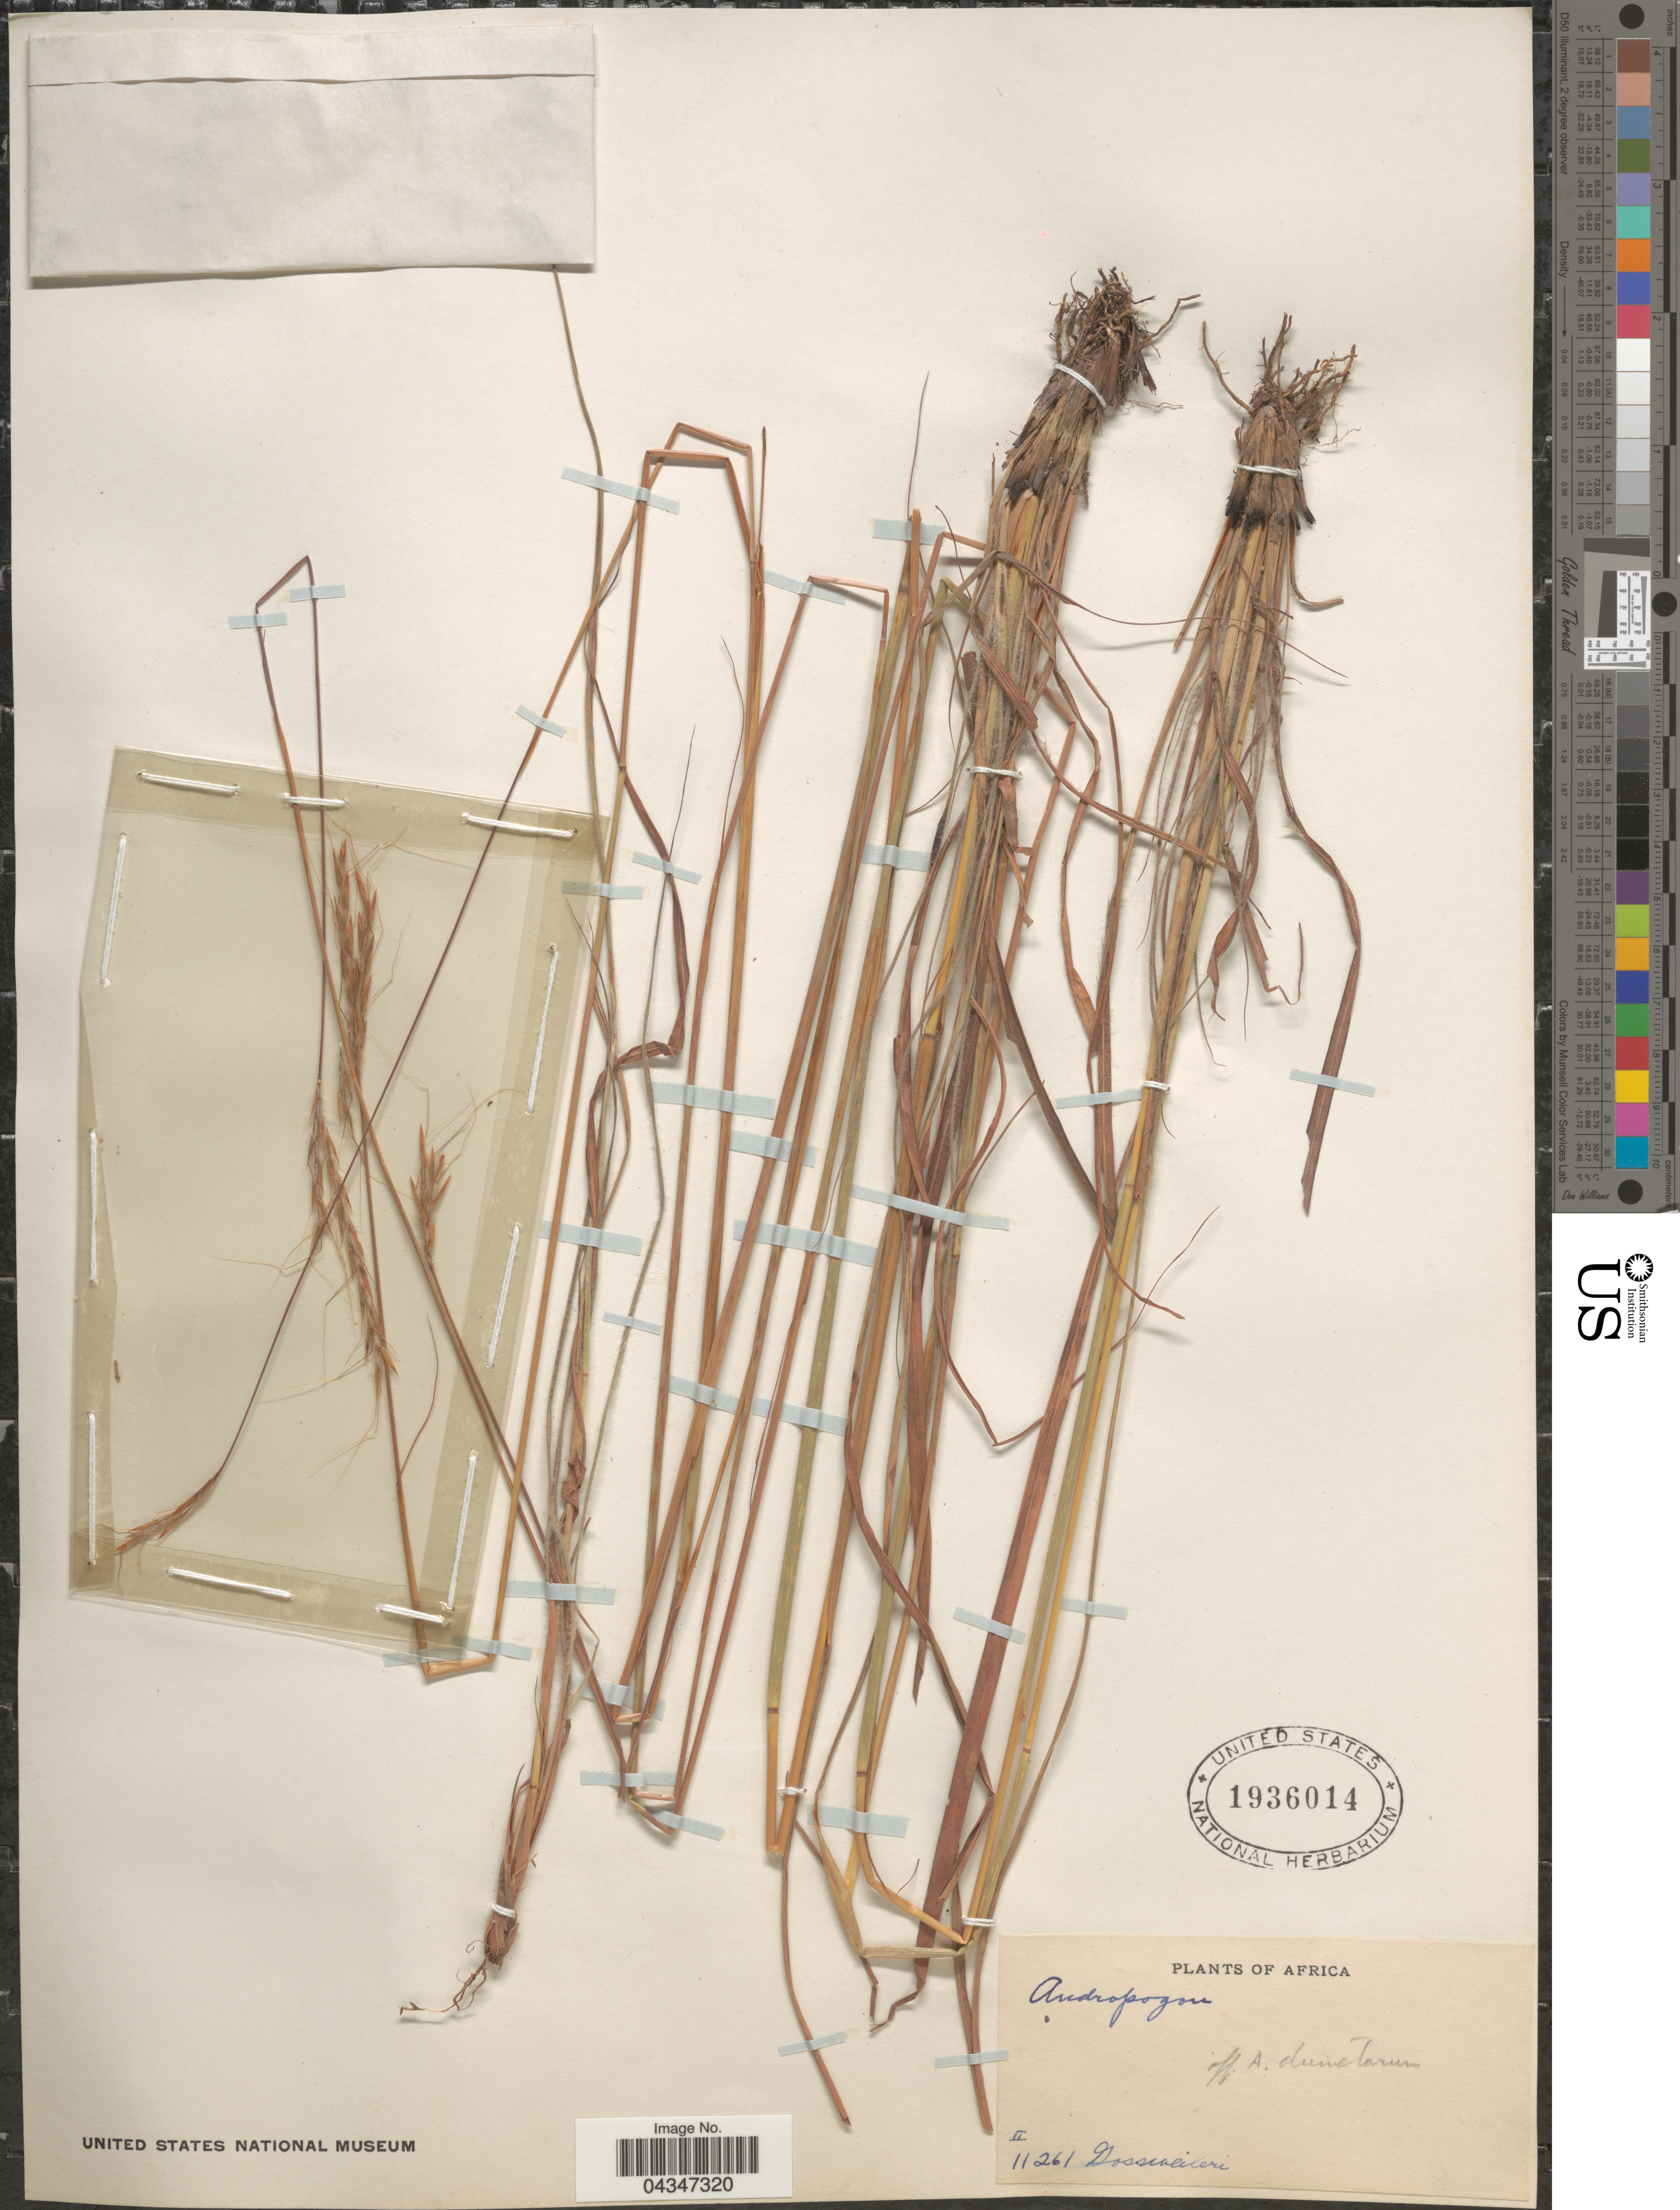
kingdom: Plantae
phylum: Tracheophyta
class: Liliopsida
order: Poales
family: Poaceae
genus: Andropogon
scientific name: Andropogon schirensis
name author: Hochst. ex A. Rich.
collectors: -. Gossweiler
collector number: II11261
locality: Africa.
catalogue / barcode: US 1936014